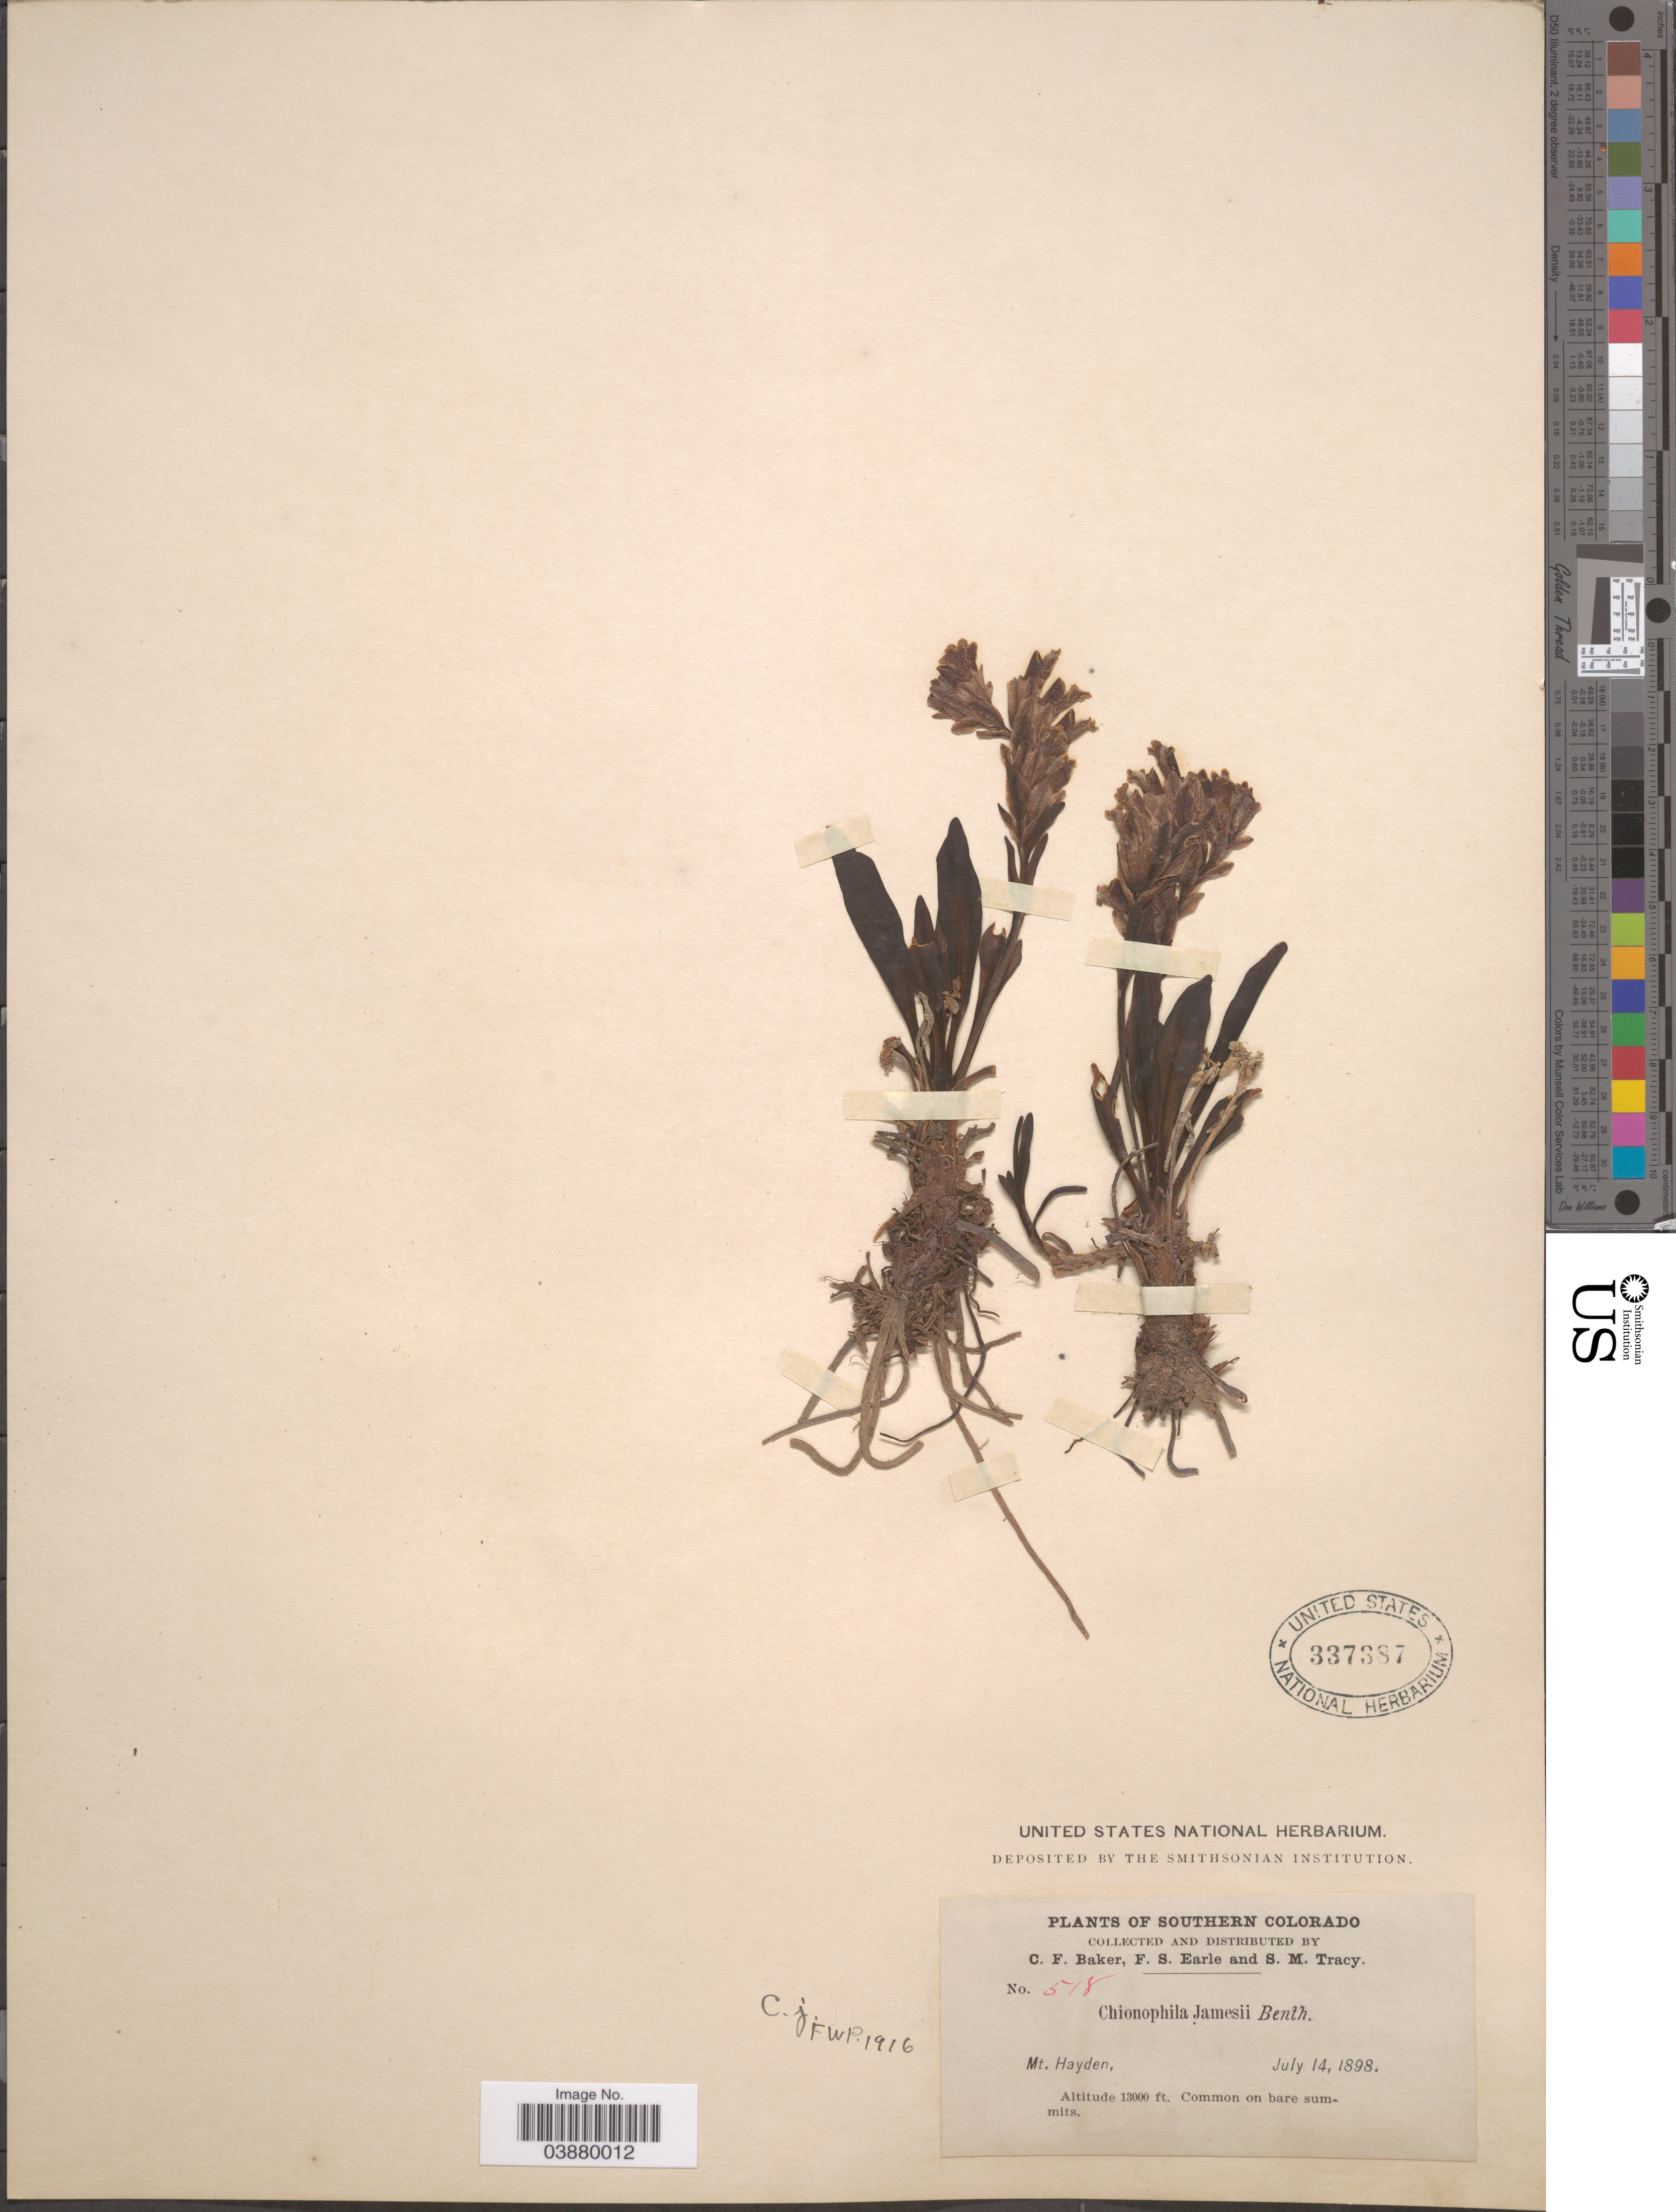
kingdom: Plantae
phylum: Tracheophyta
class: Magnoliopsida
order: Lamiales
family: Plantaginaceae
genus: Chionophila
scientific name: Chionophila jamesii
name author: Benth.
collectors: C. F. Baker, F. S. Earle & S. M. Tracy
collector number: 518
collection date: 1898-07-14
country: United States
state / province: Colorado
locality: Southern Colorado. Mt. Hayden.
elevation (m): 3962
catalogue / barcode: US 337387